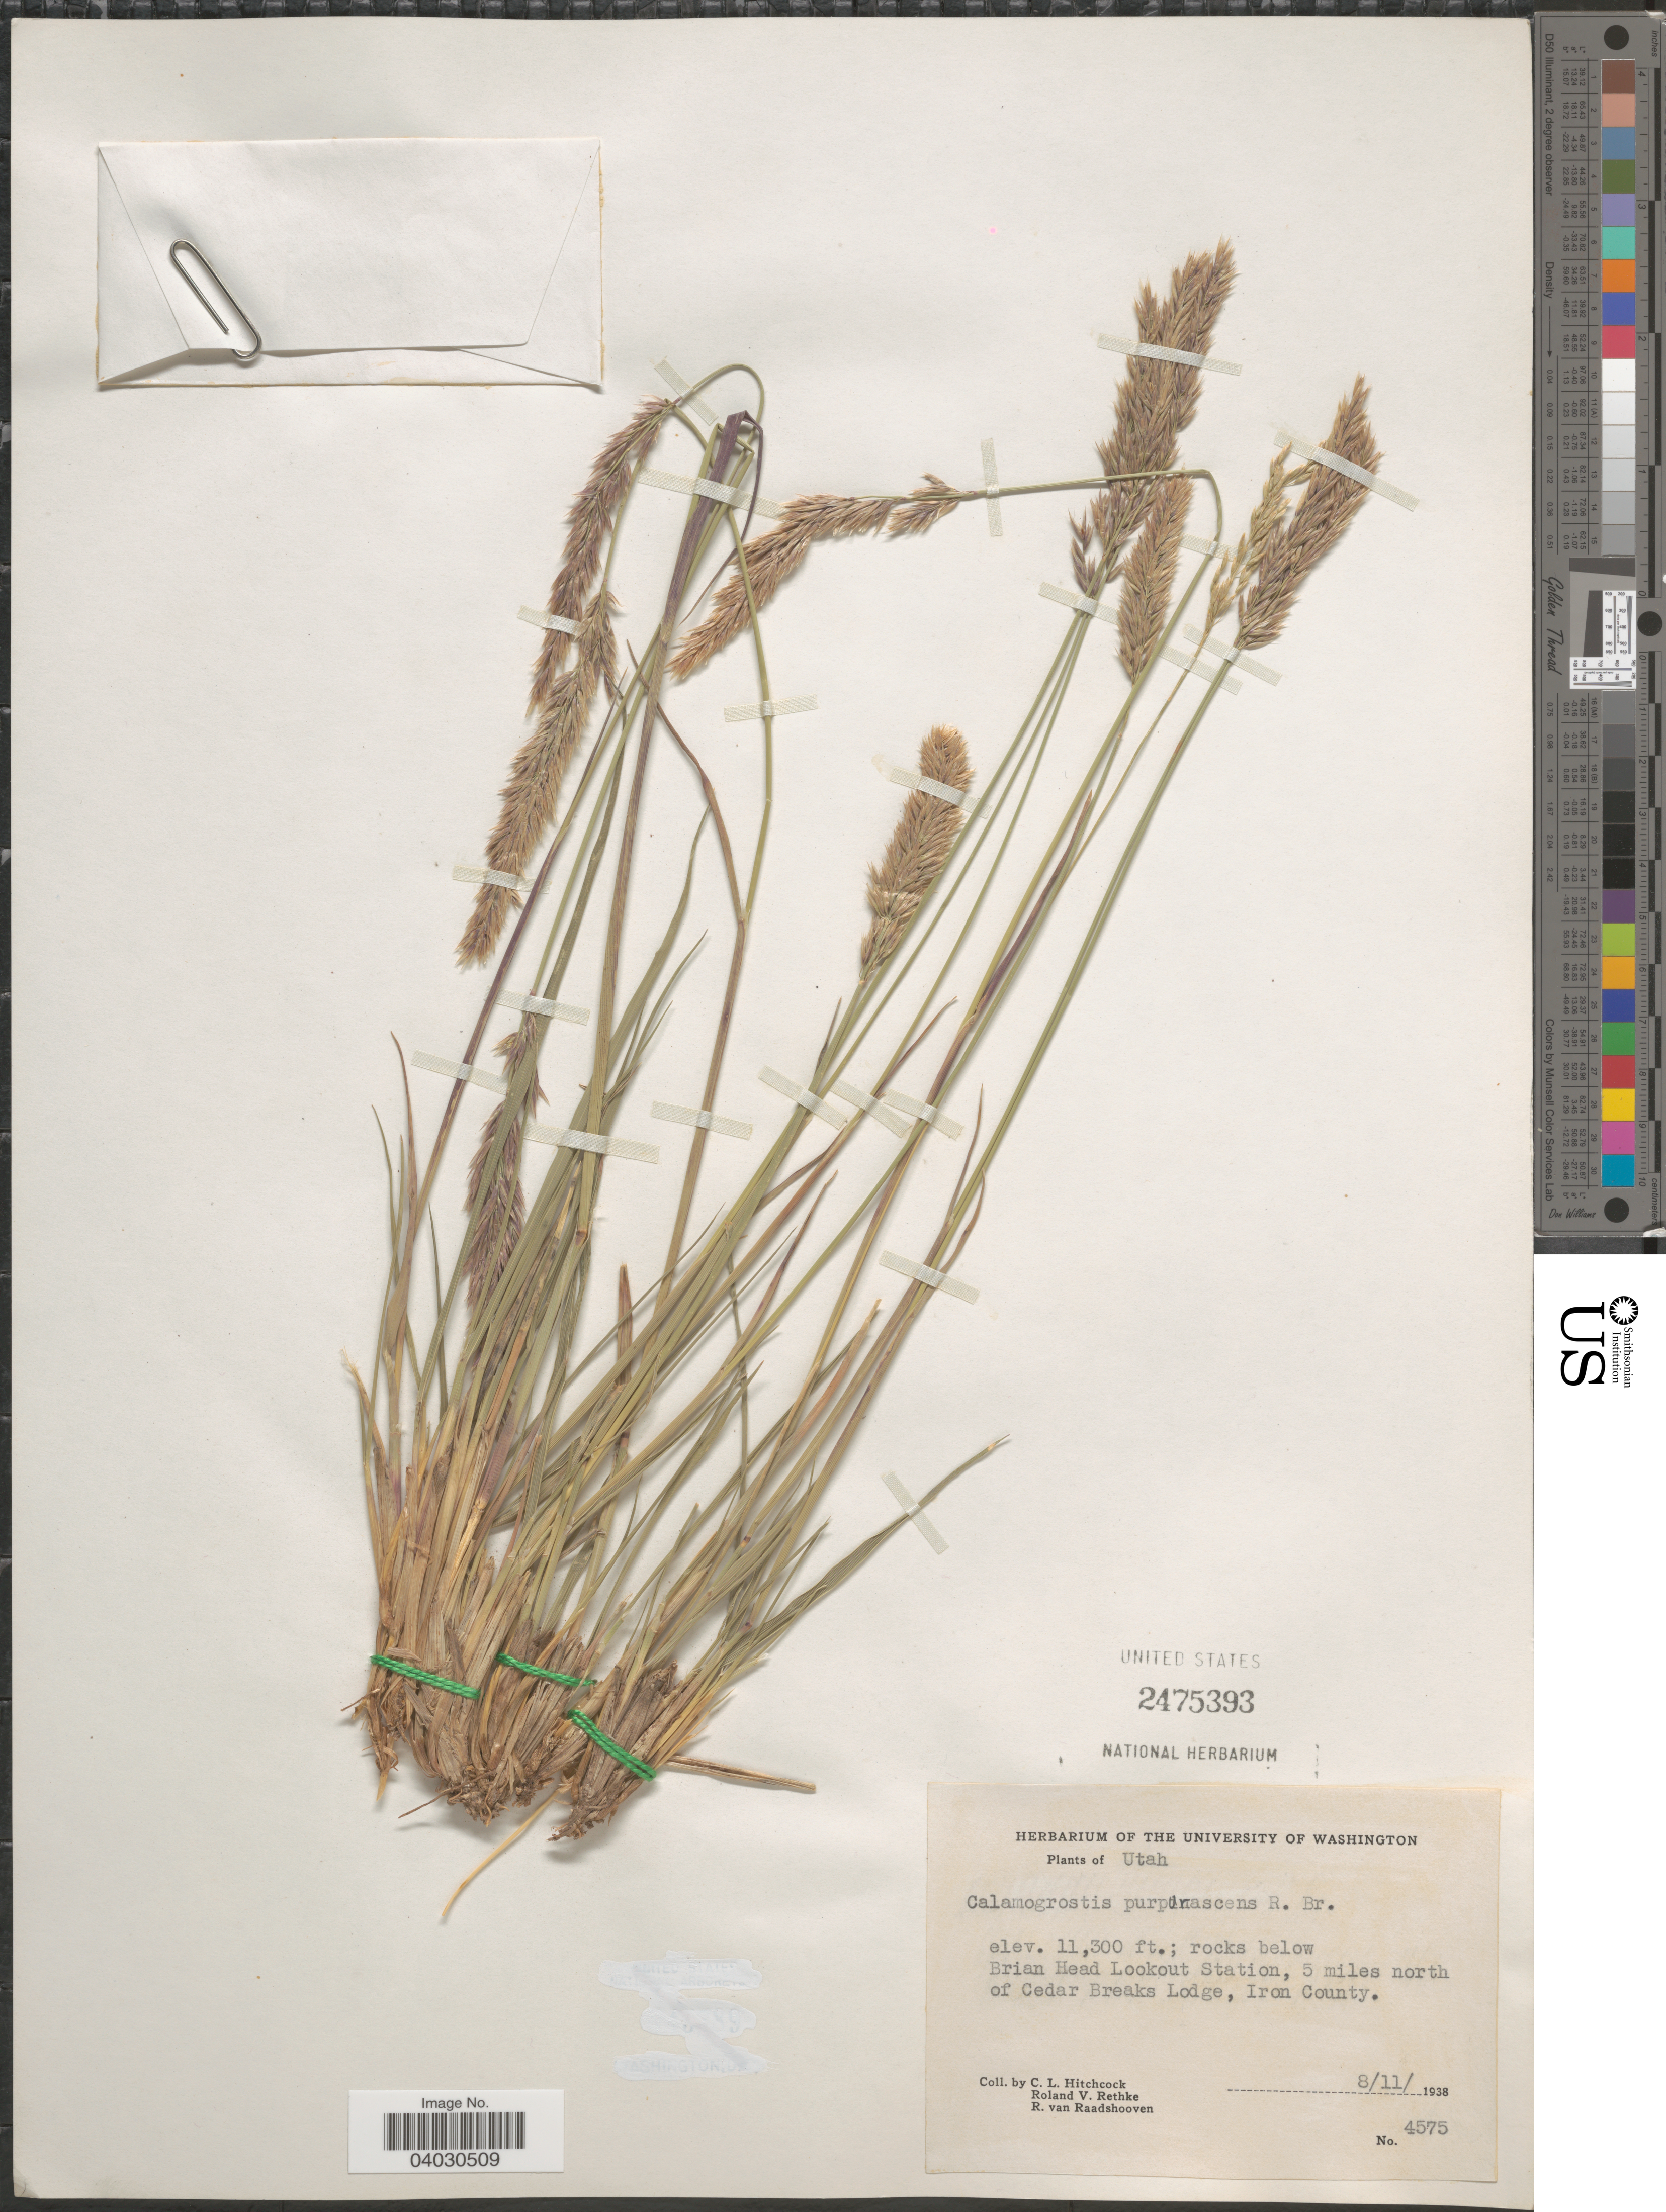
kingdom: Plantae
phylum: Tracheophyta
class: Liliopsida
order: Poales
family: Poaceae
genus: Calamagrostis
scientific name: Calamagrostis purpurascens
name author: R. Br.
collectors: C. L. Hitchcock, R. Rethke & R. Raadshooven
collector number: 4575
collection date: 1938-08-11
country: United States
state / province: Utah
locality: Below Brian Head Lookout Station, 5 miles north of Cedar Breaks Lodge, Iron County.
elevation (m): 3444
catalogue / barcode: US 2475393